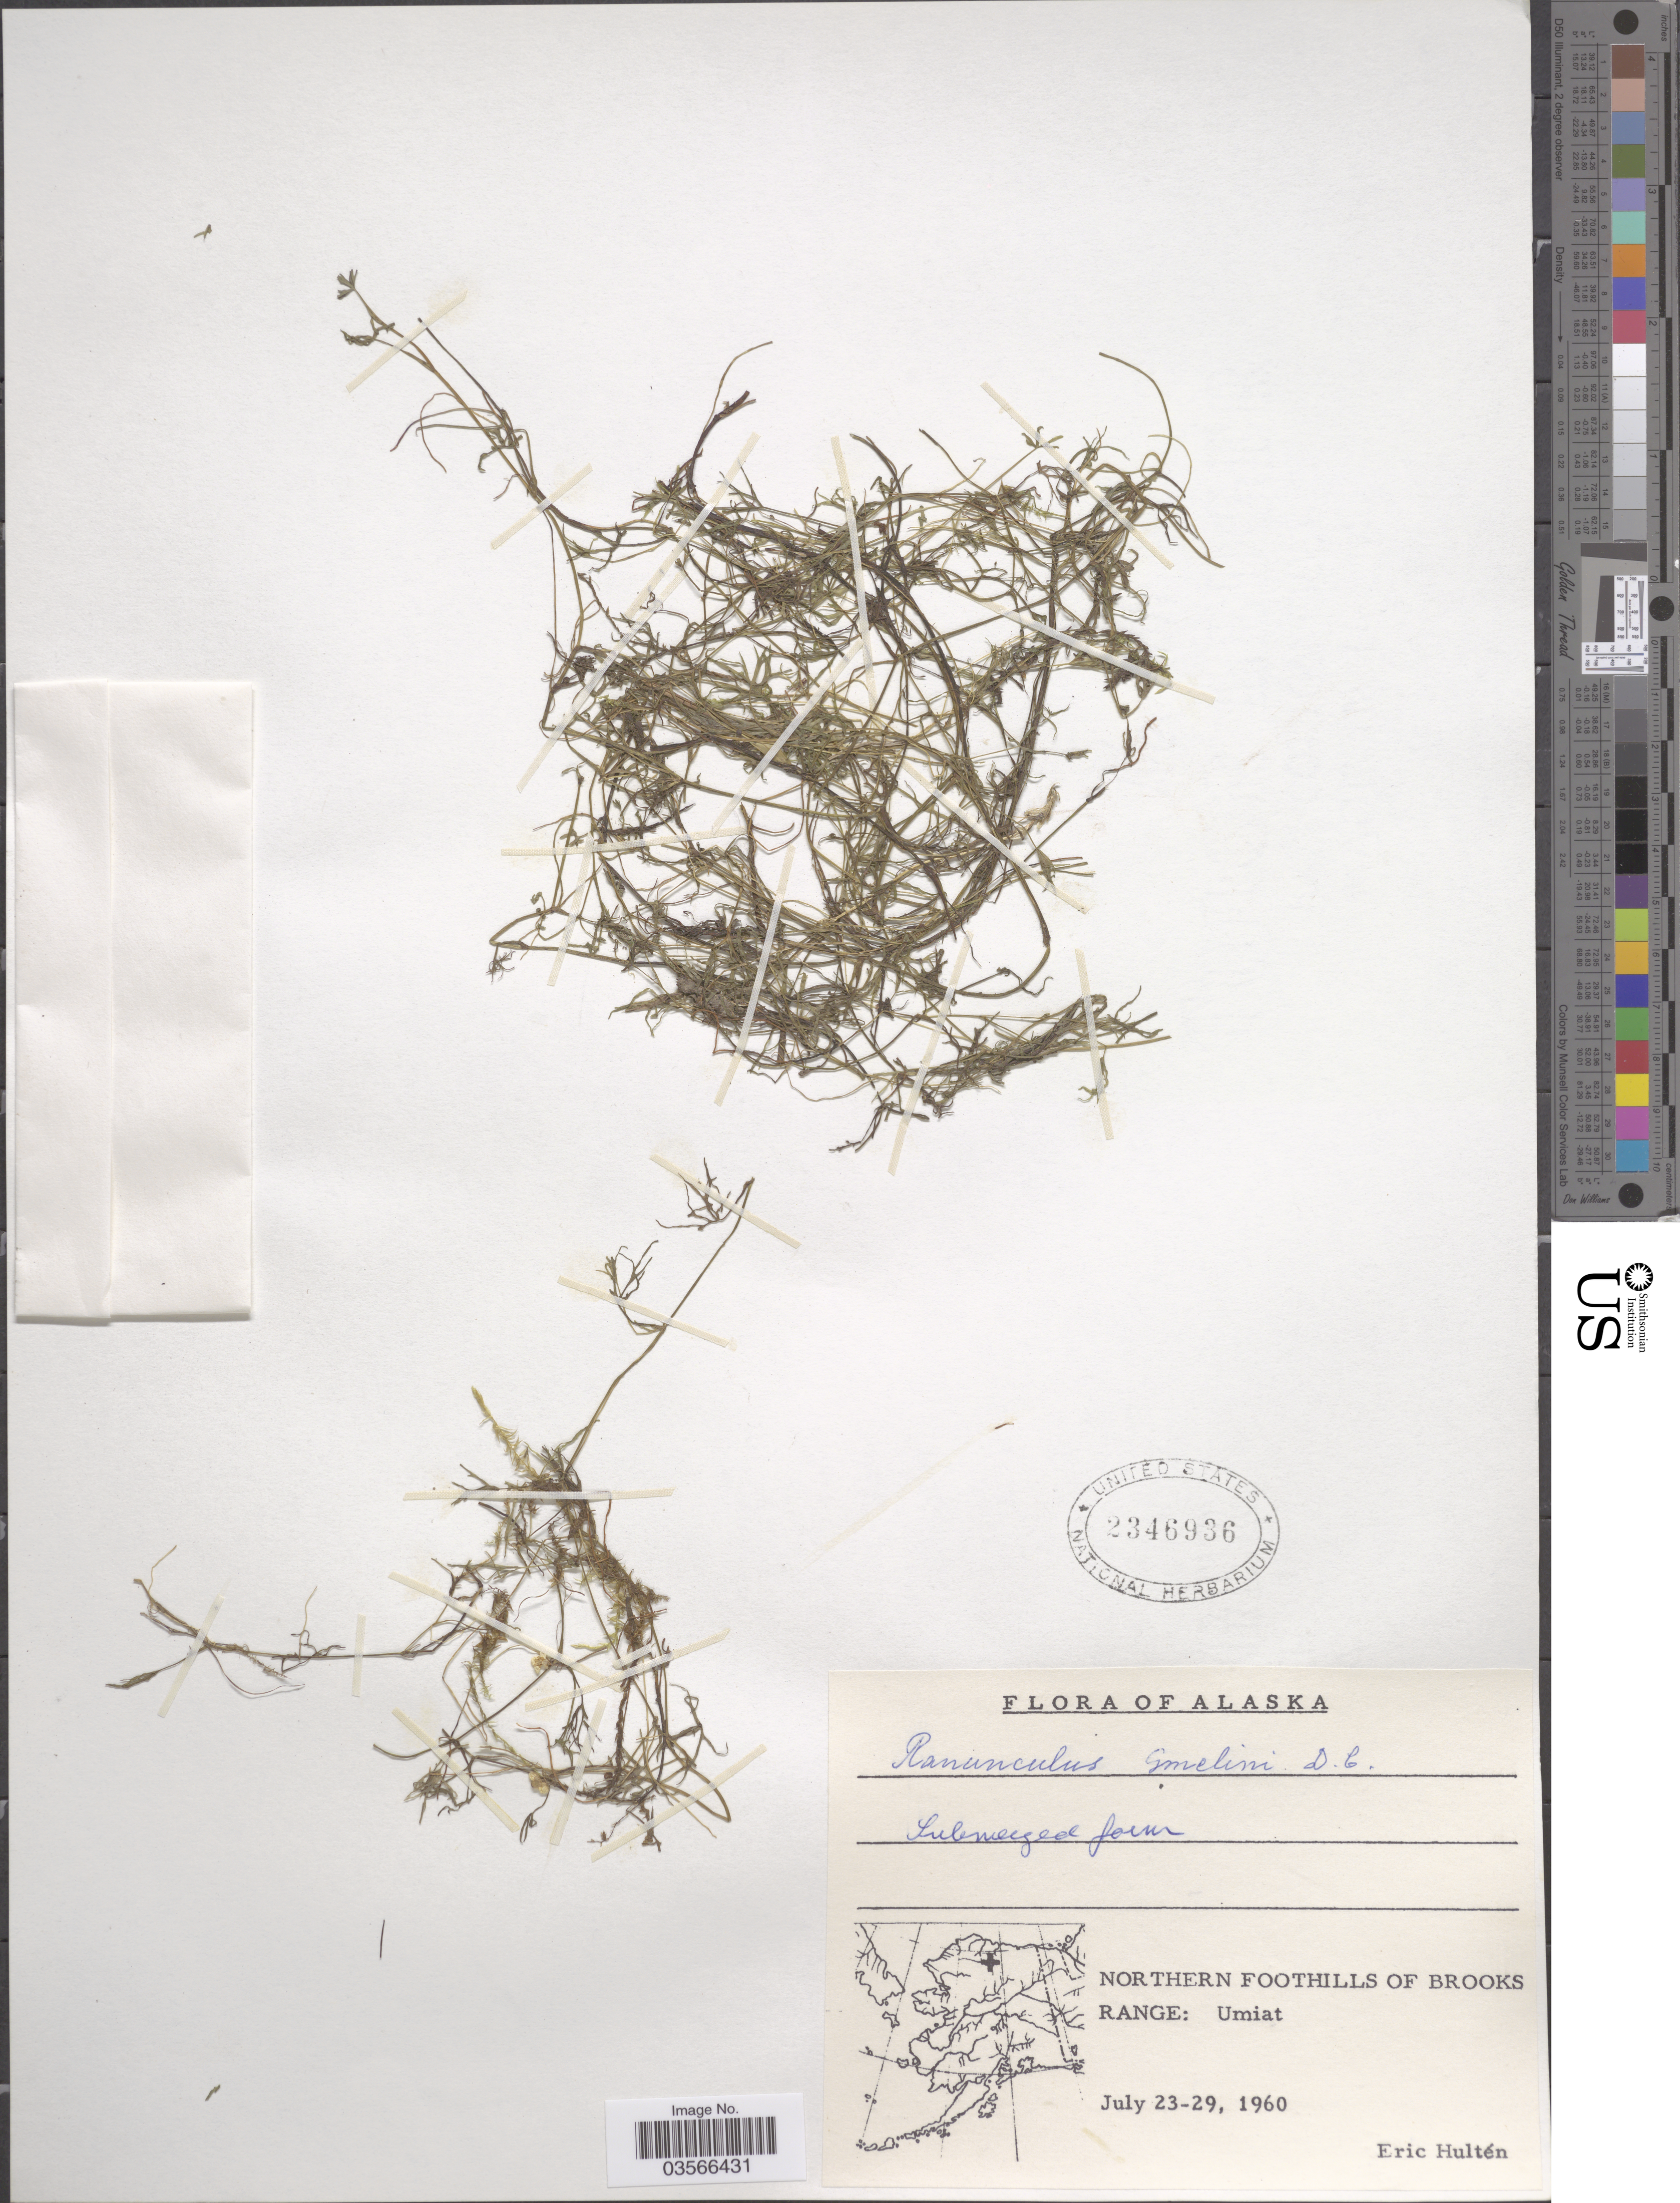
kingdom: Plantae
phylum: Tracheophyta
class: Magnoliopsida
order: Ranunculales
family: Ranunculaceae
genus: Ranunculus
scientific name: Ranunculus gmelinii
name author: DC.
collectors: E. G. Hultén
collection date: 1960-07-23/1960-07-29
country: United States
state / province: Alaska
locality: Northern Foothills of Brooks Range: Umiat.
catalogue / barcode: US 2346936